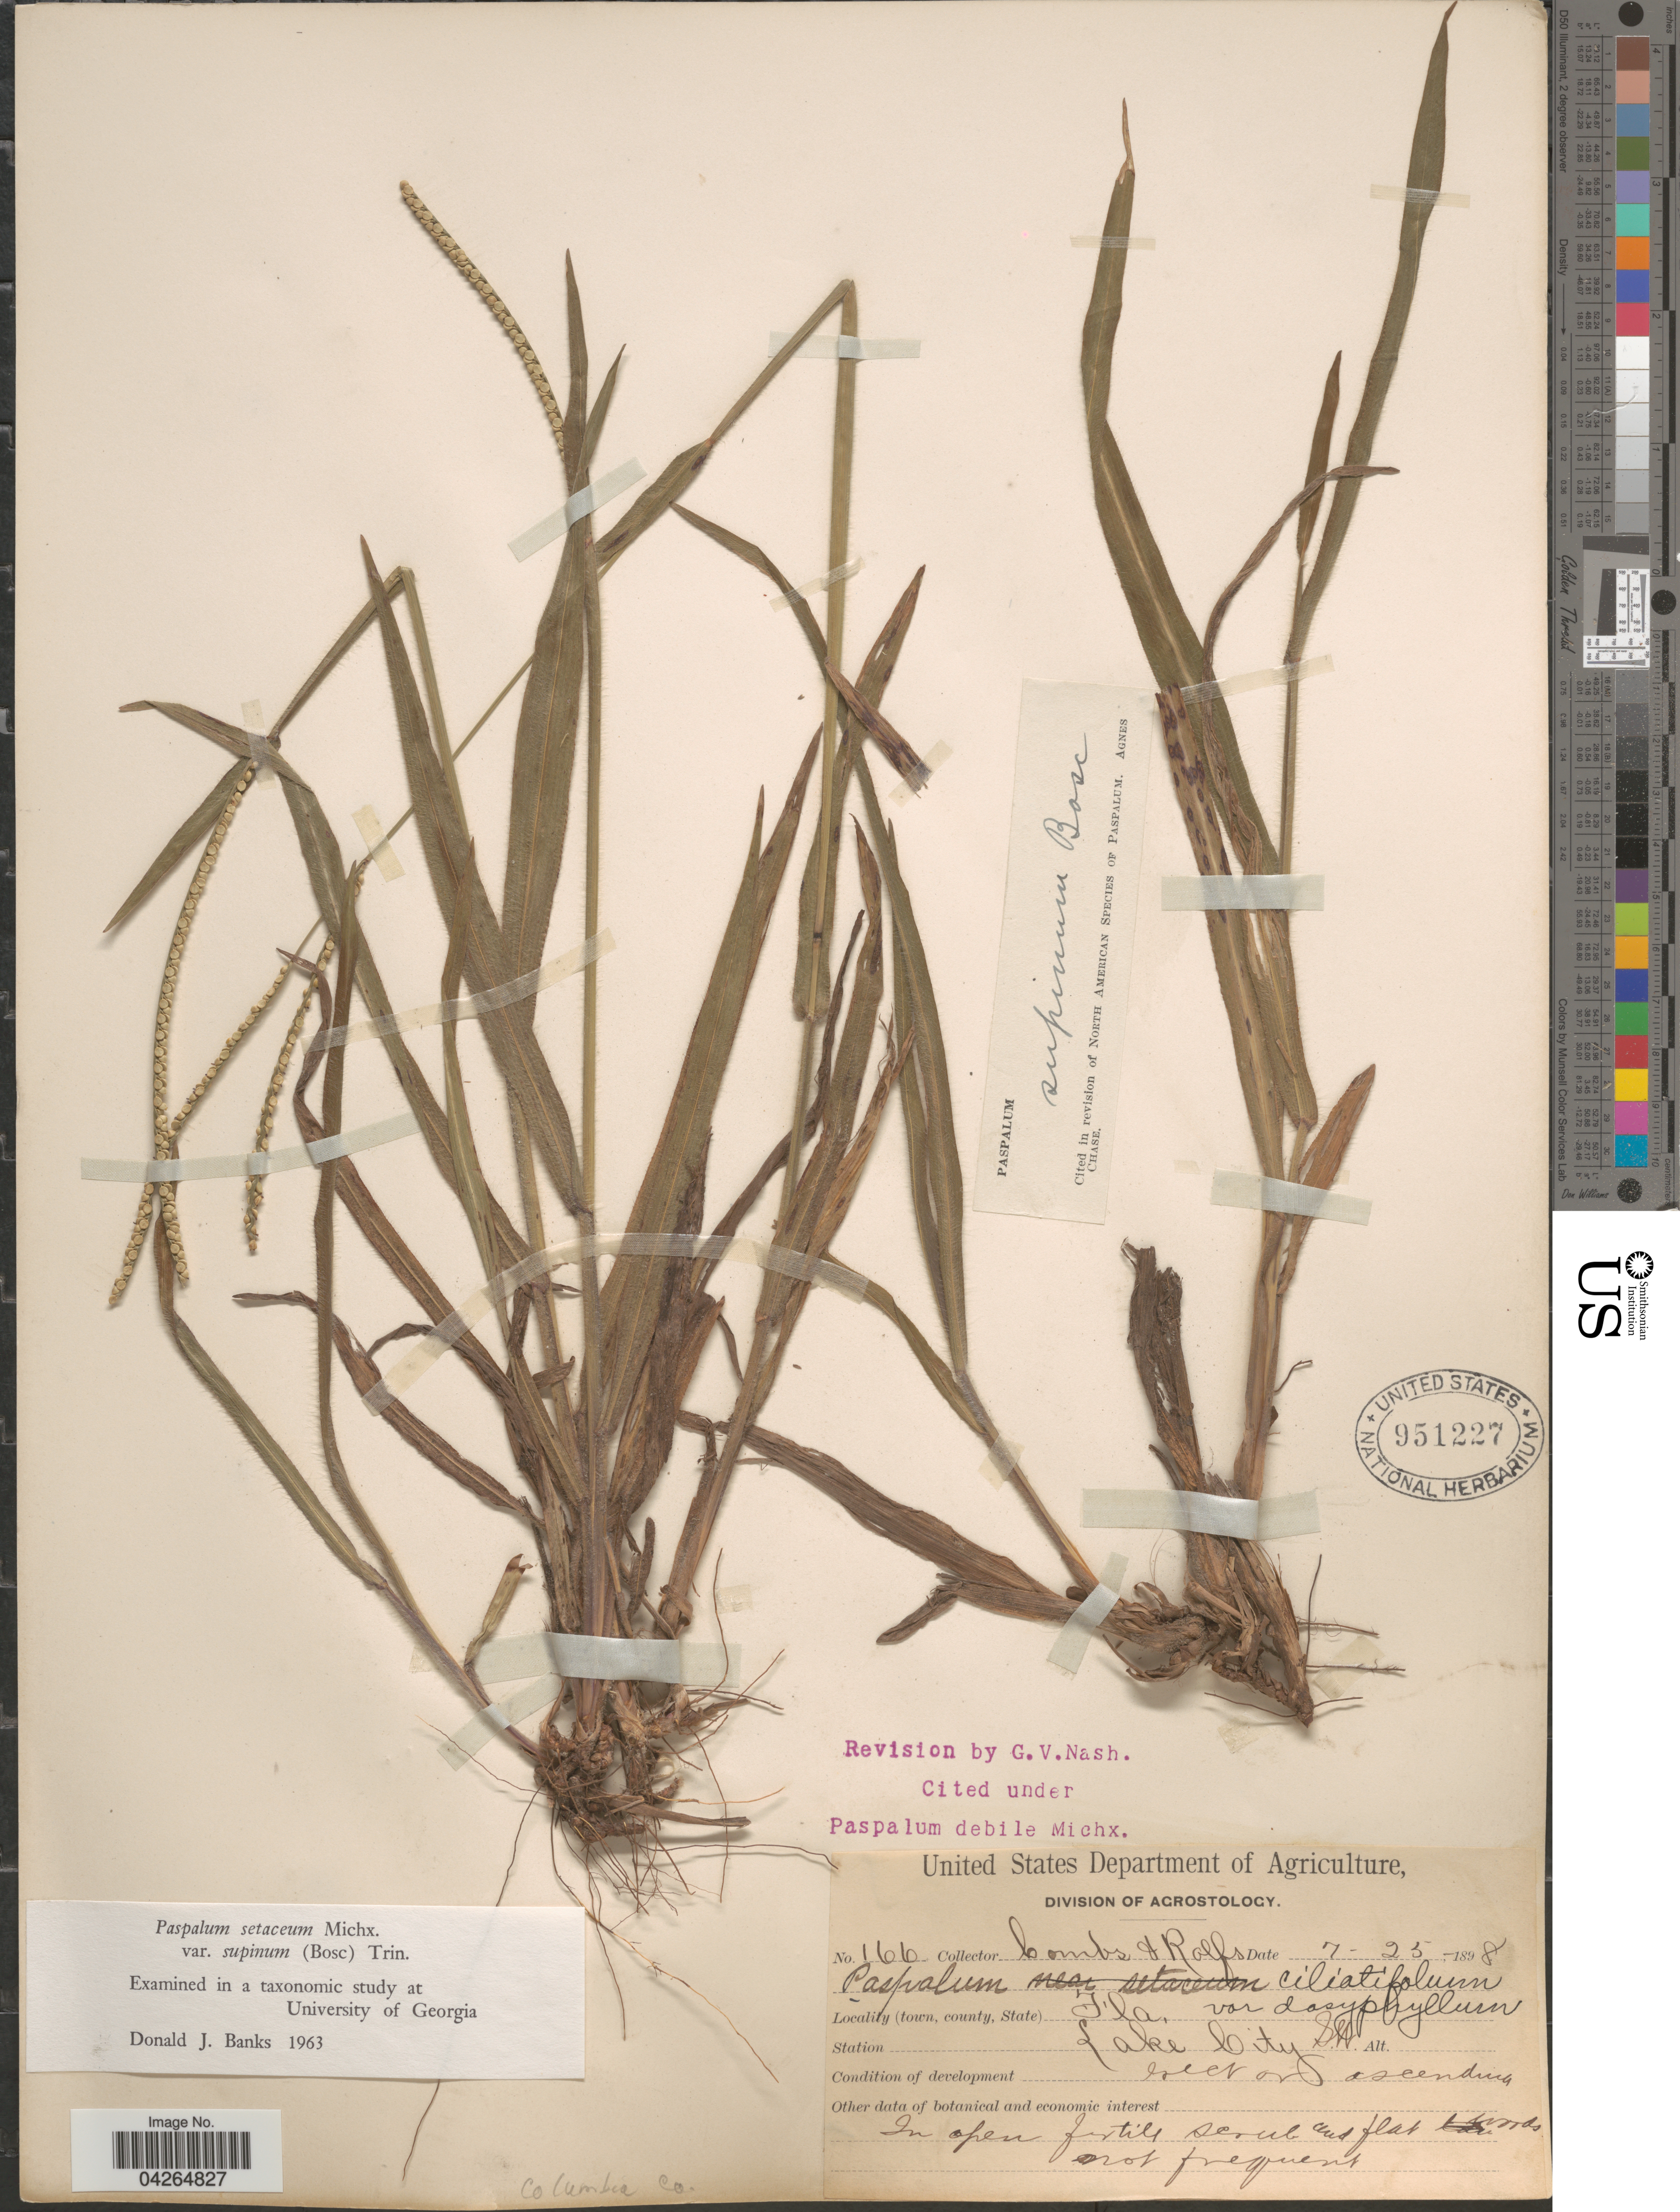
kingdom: Plantae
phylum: Tracheophyta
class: Liliopsida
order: Poales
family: Poaceae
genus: Paspalum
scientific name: Paspalum setaceum var. supinum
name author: (Bosc ex Poir.) Trin.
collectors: -. Combs & Rolfs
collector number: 166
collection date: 1898-07-25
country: United States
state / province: Florida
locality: Station Lake City S.W. Columbia Co.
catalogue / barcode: US 951227